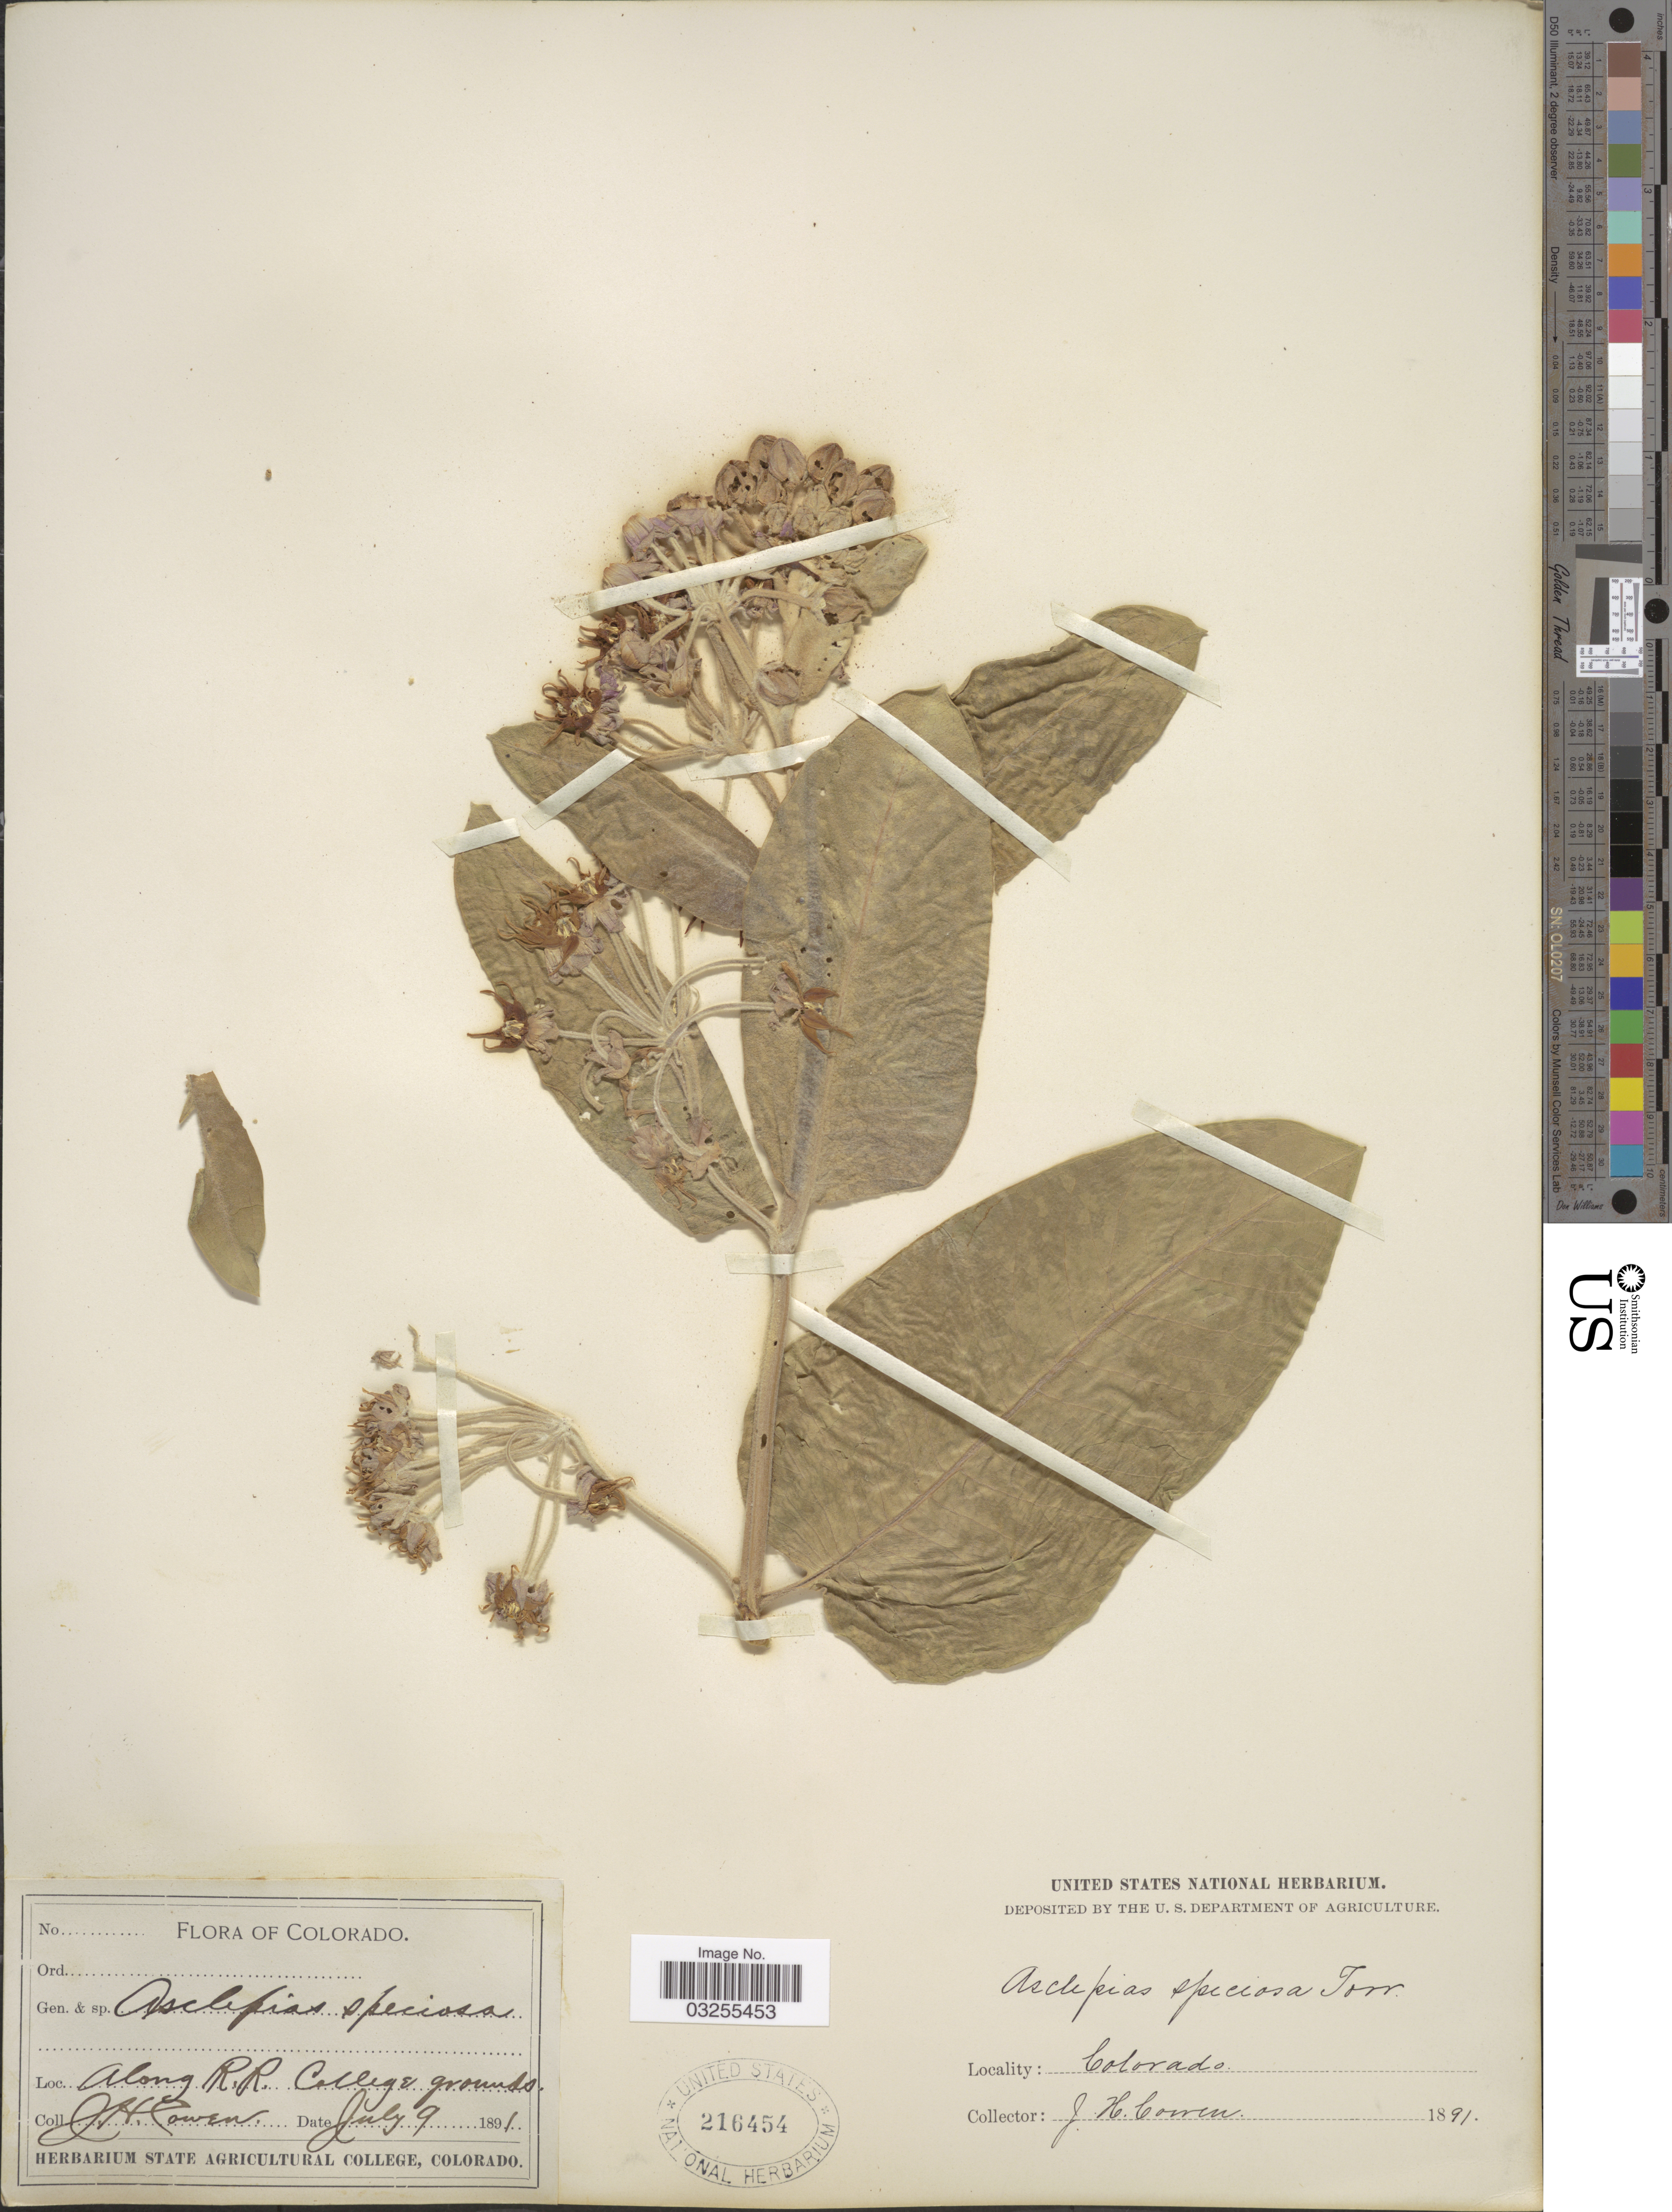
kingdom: Plantae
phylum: Tracheophyta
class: Magnoliopsida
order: Gentianales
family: Apocynaceae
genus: Asclepias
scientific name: Asclepias speciosa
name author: Torr.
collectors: J. H. Cowen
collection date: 1891-07-09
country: United States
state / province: Colorado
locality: Along R. R. College grounds.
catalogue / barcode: US 216454